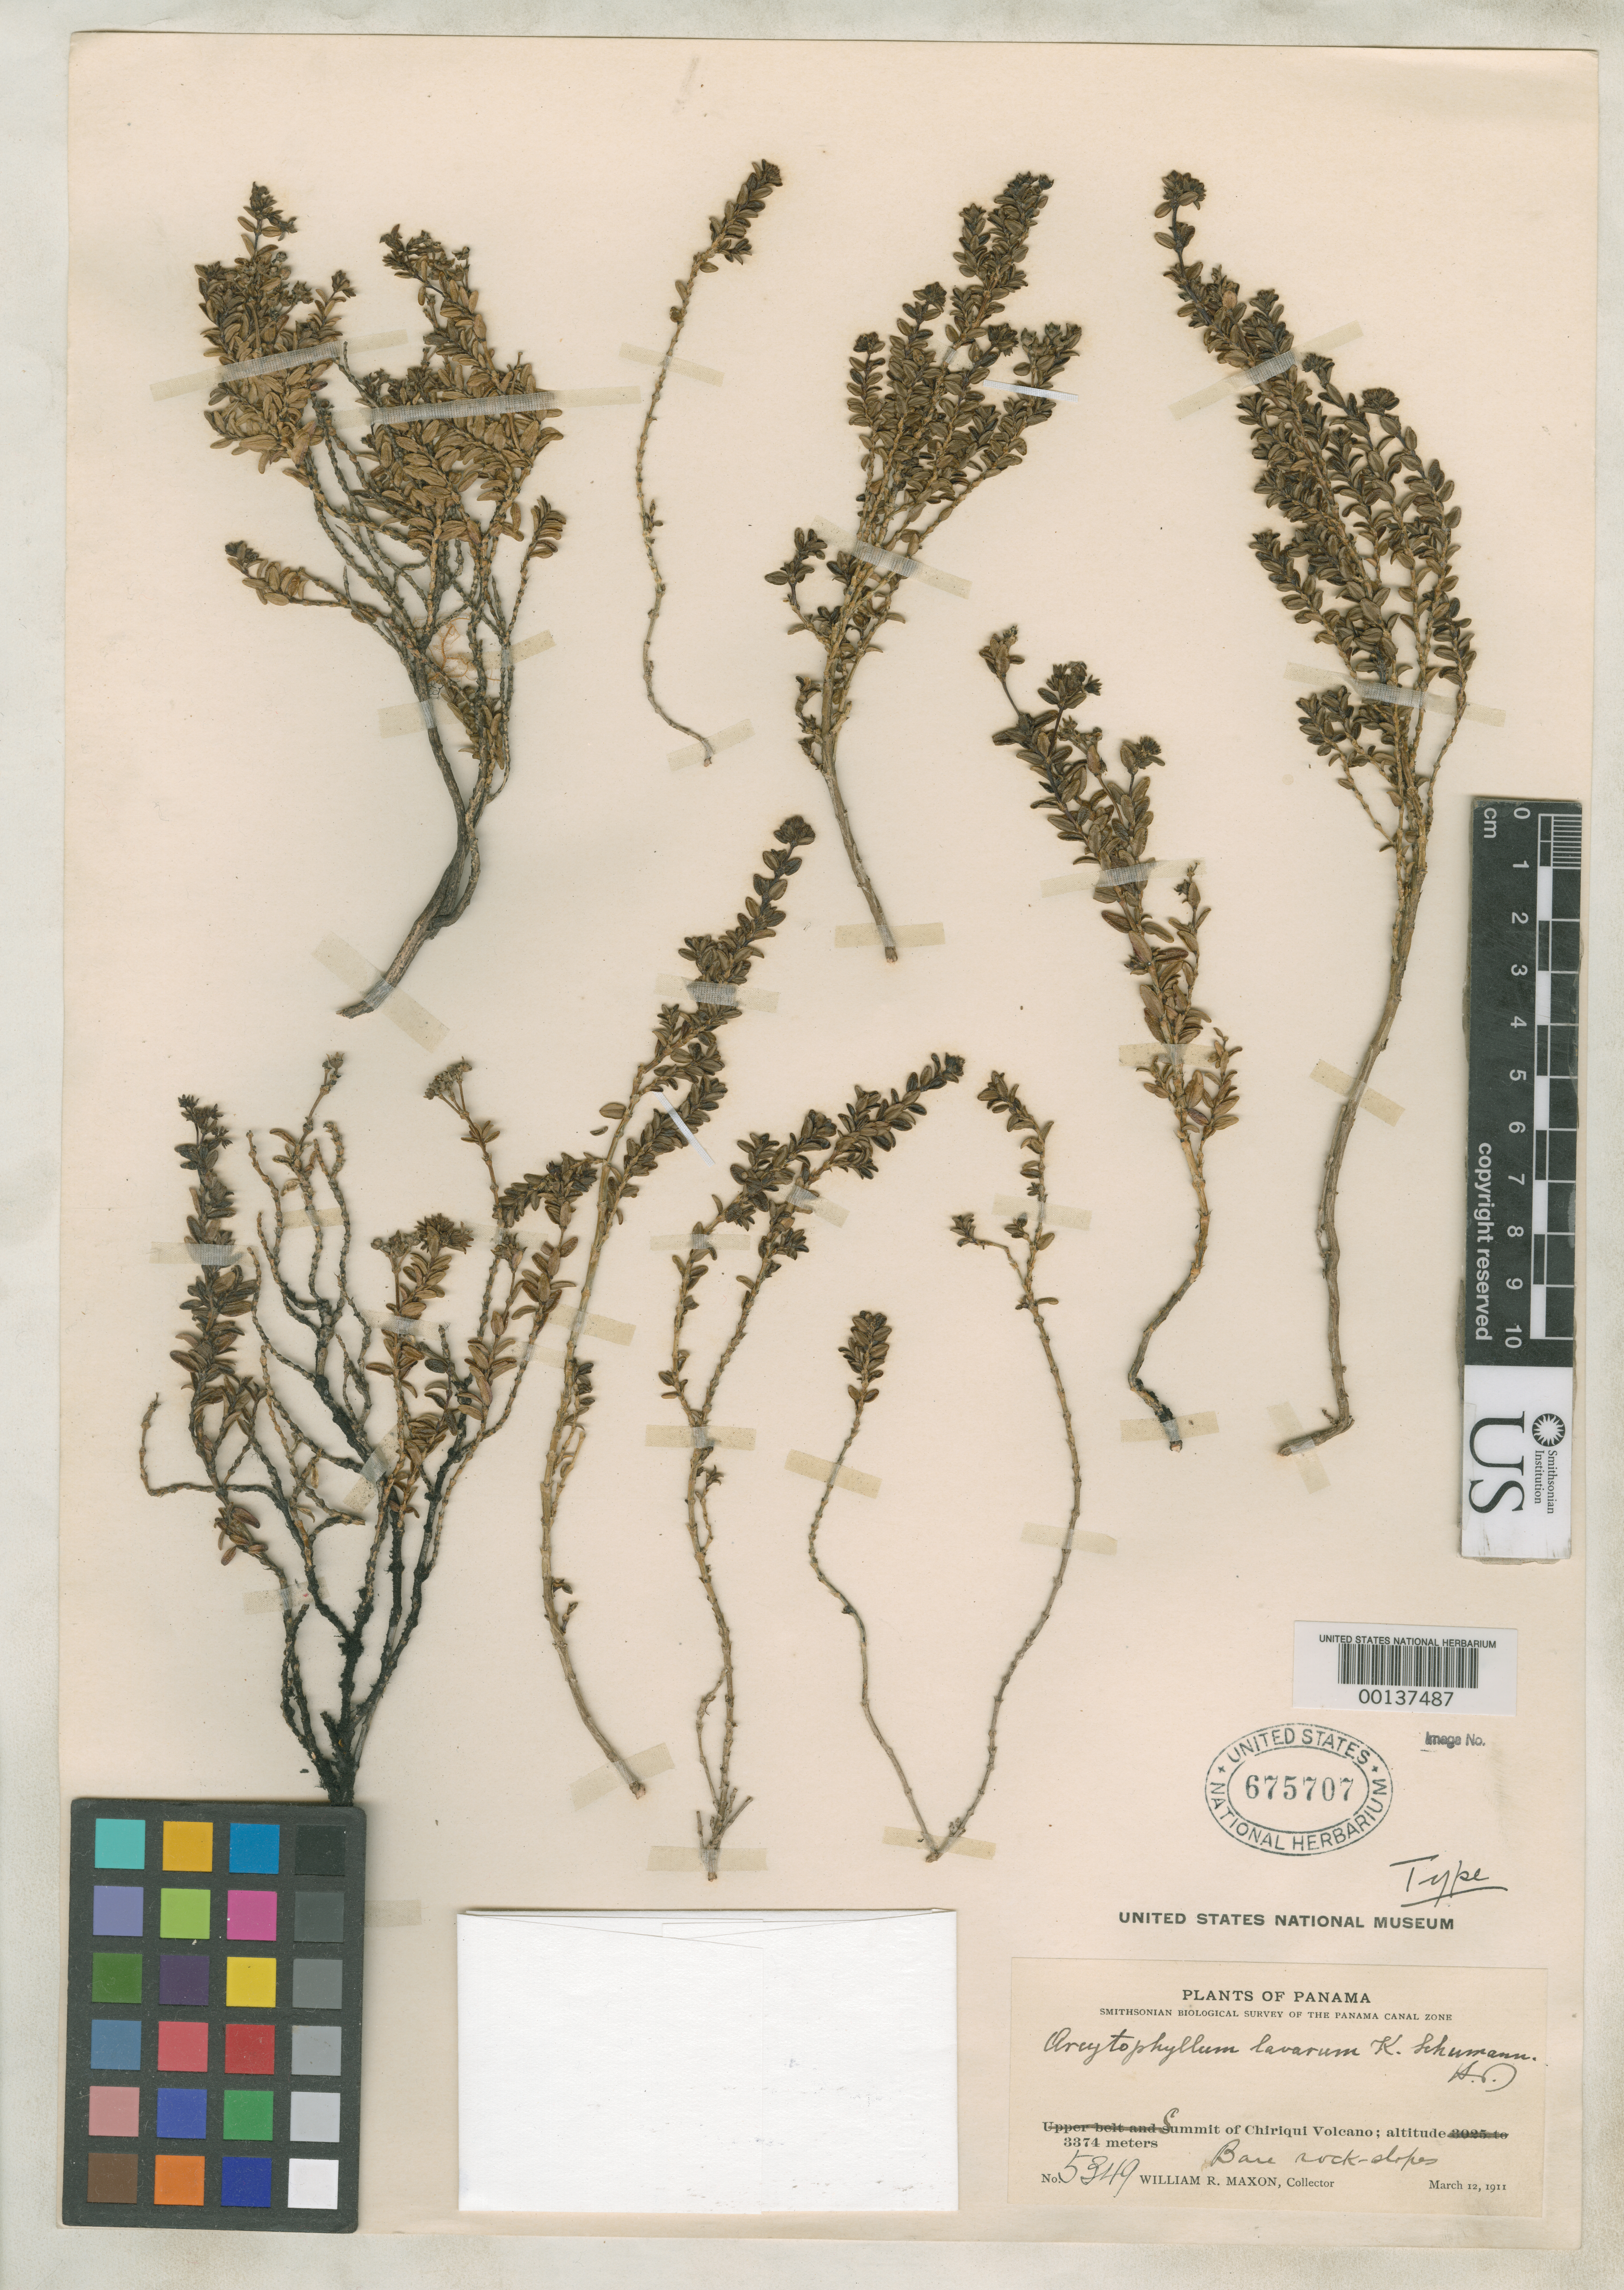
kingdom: Plantae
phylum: Tracheophyta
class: Magnoliopsida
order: Gentianales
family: Rubiaceae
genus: Arcytophyllum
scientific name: Arcytophyllum lavarum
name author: K. Schum. ex Standl.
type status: Holotype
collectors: W. R. Maxon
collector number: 5349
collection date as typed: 12 Mar 1911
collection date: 1911-03-12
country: Panama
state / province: Chiriquí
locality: Chiriqui Volcano.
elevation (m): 3374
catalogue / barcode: US 675707